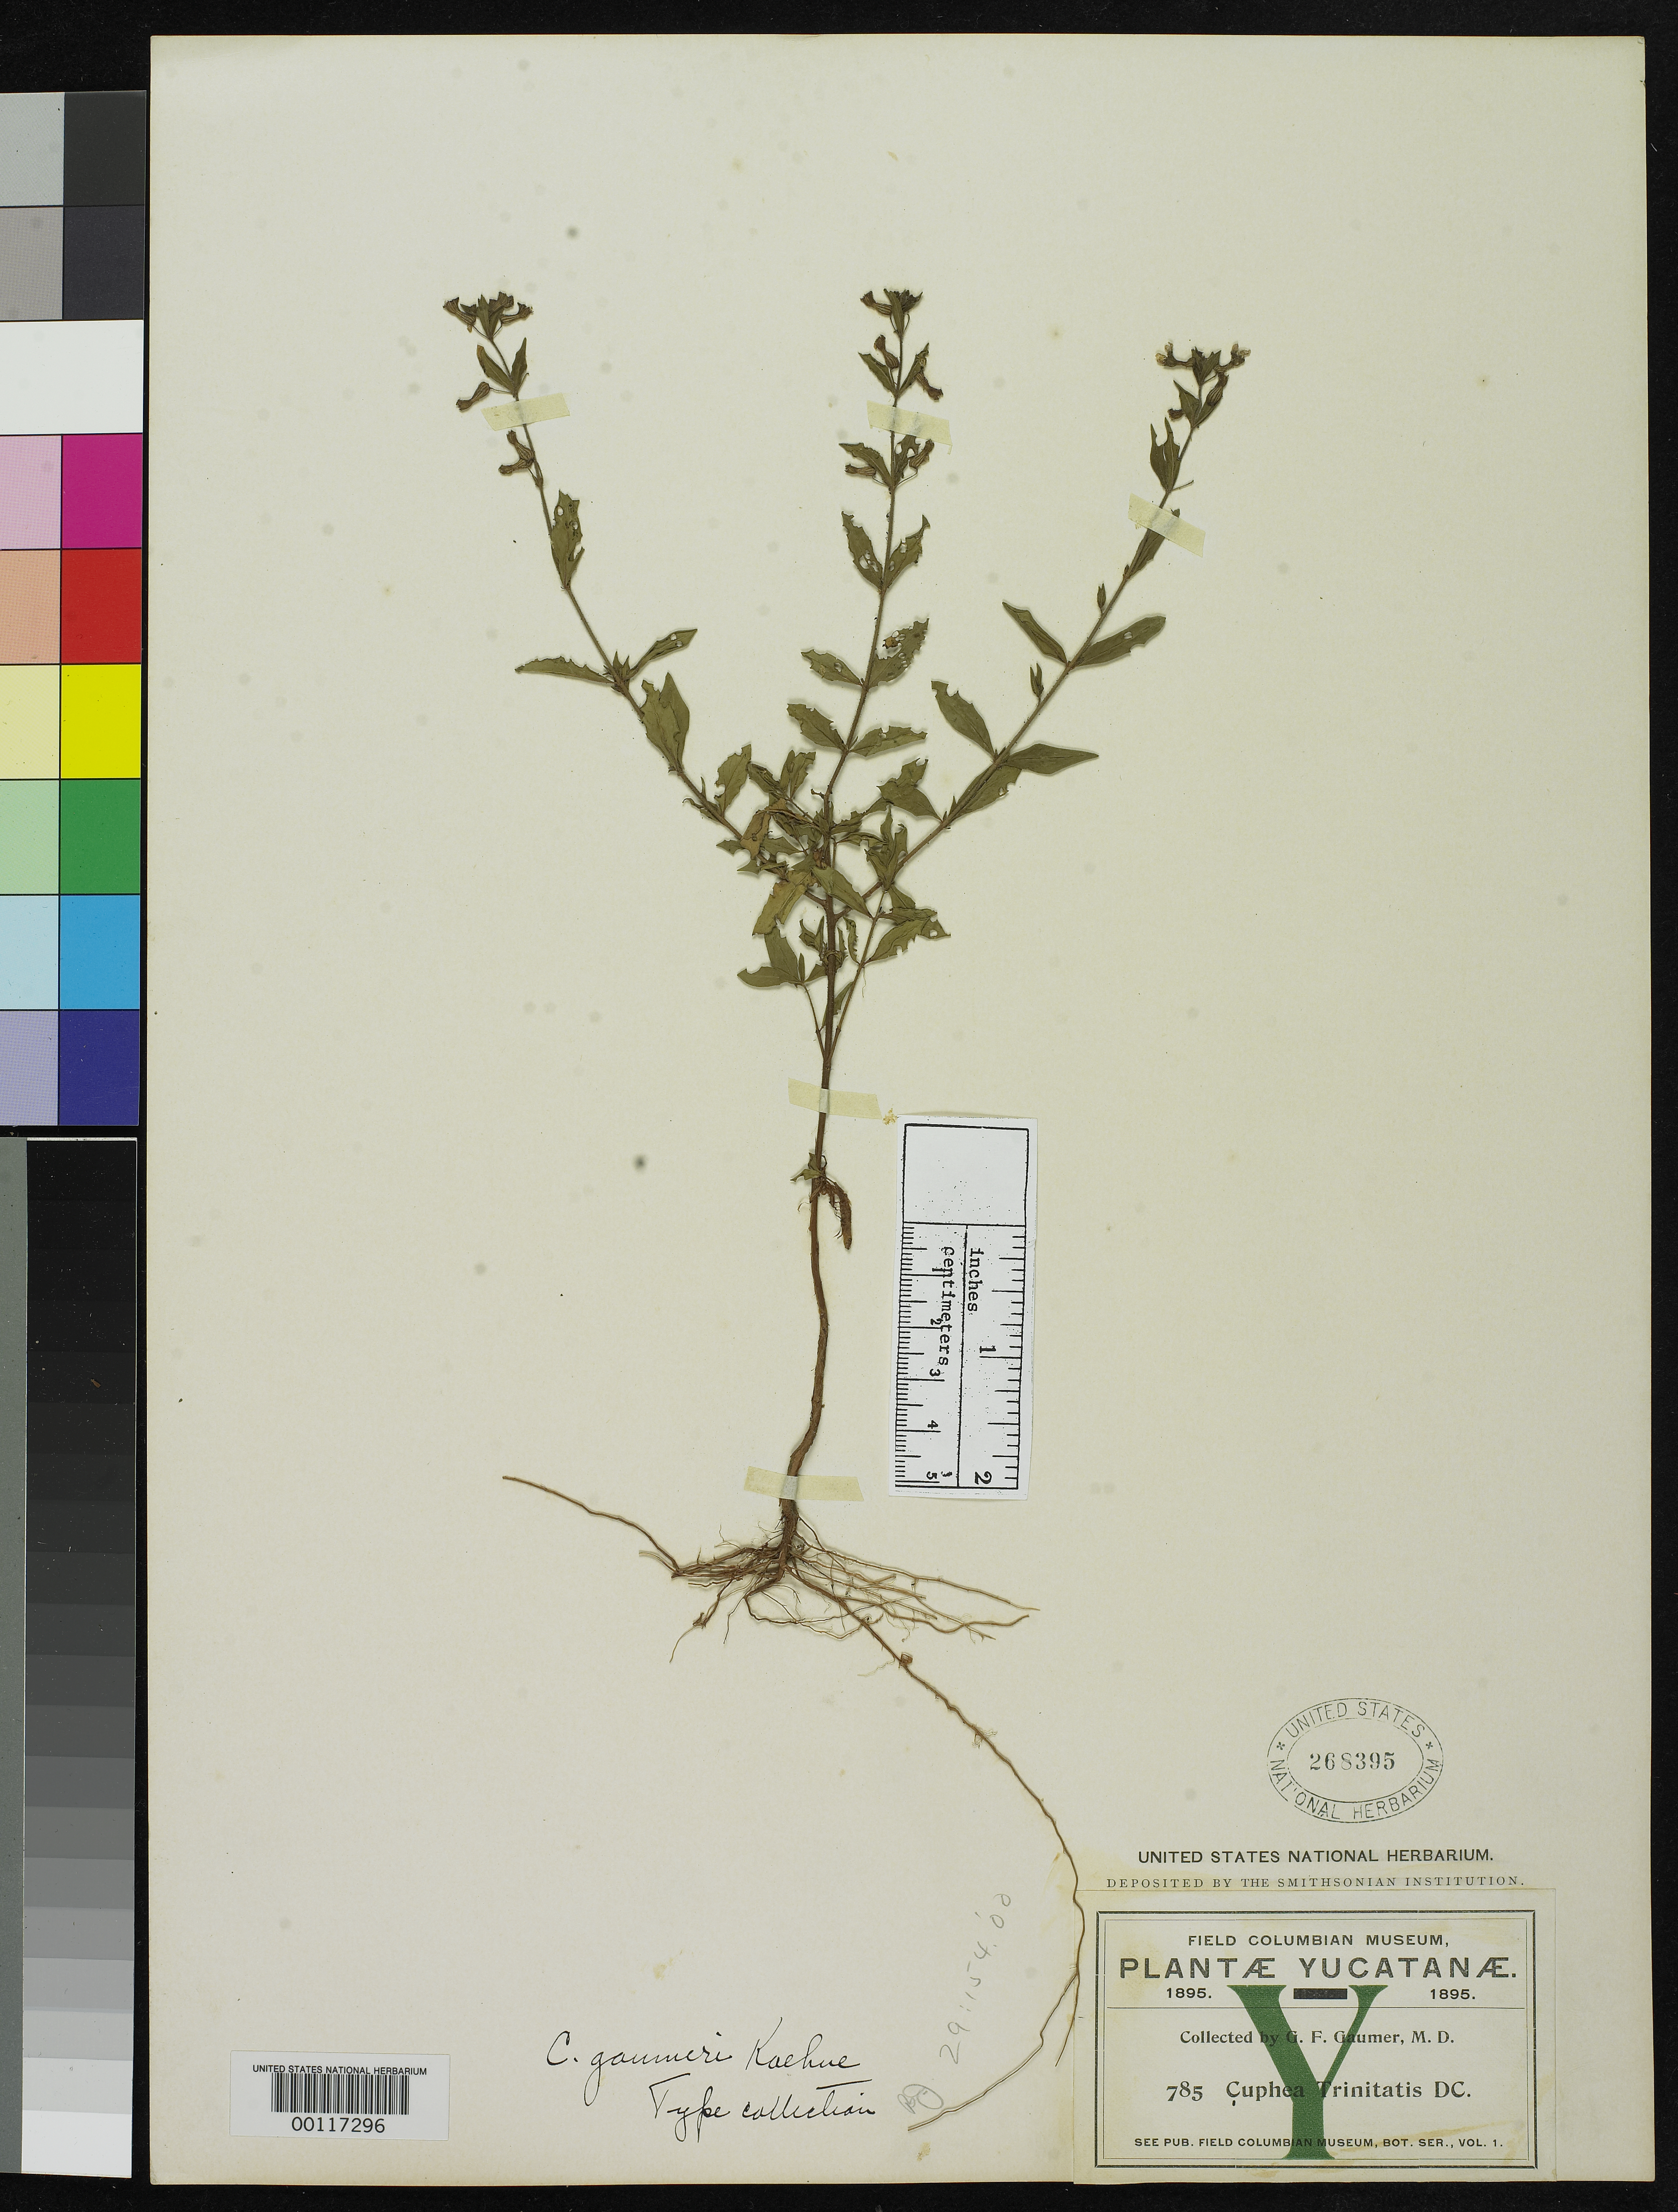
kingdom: Plantae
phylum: Tracheophyta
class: Magnoliopsida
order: Myrtales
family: Lythraceae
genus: Cuphea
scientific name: Cuphea gaumeri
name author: Koehne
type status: Isotype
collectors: G. F. Gaumer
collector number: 785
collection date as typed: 1895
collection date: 1895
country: Mexico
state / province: Yucatán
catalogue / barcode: US 268395